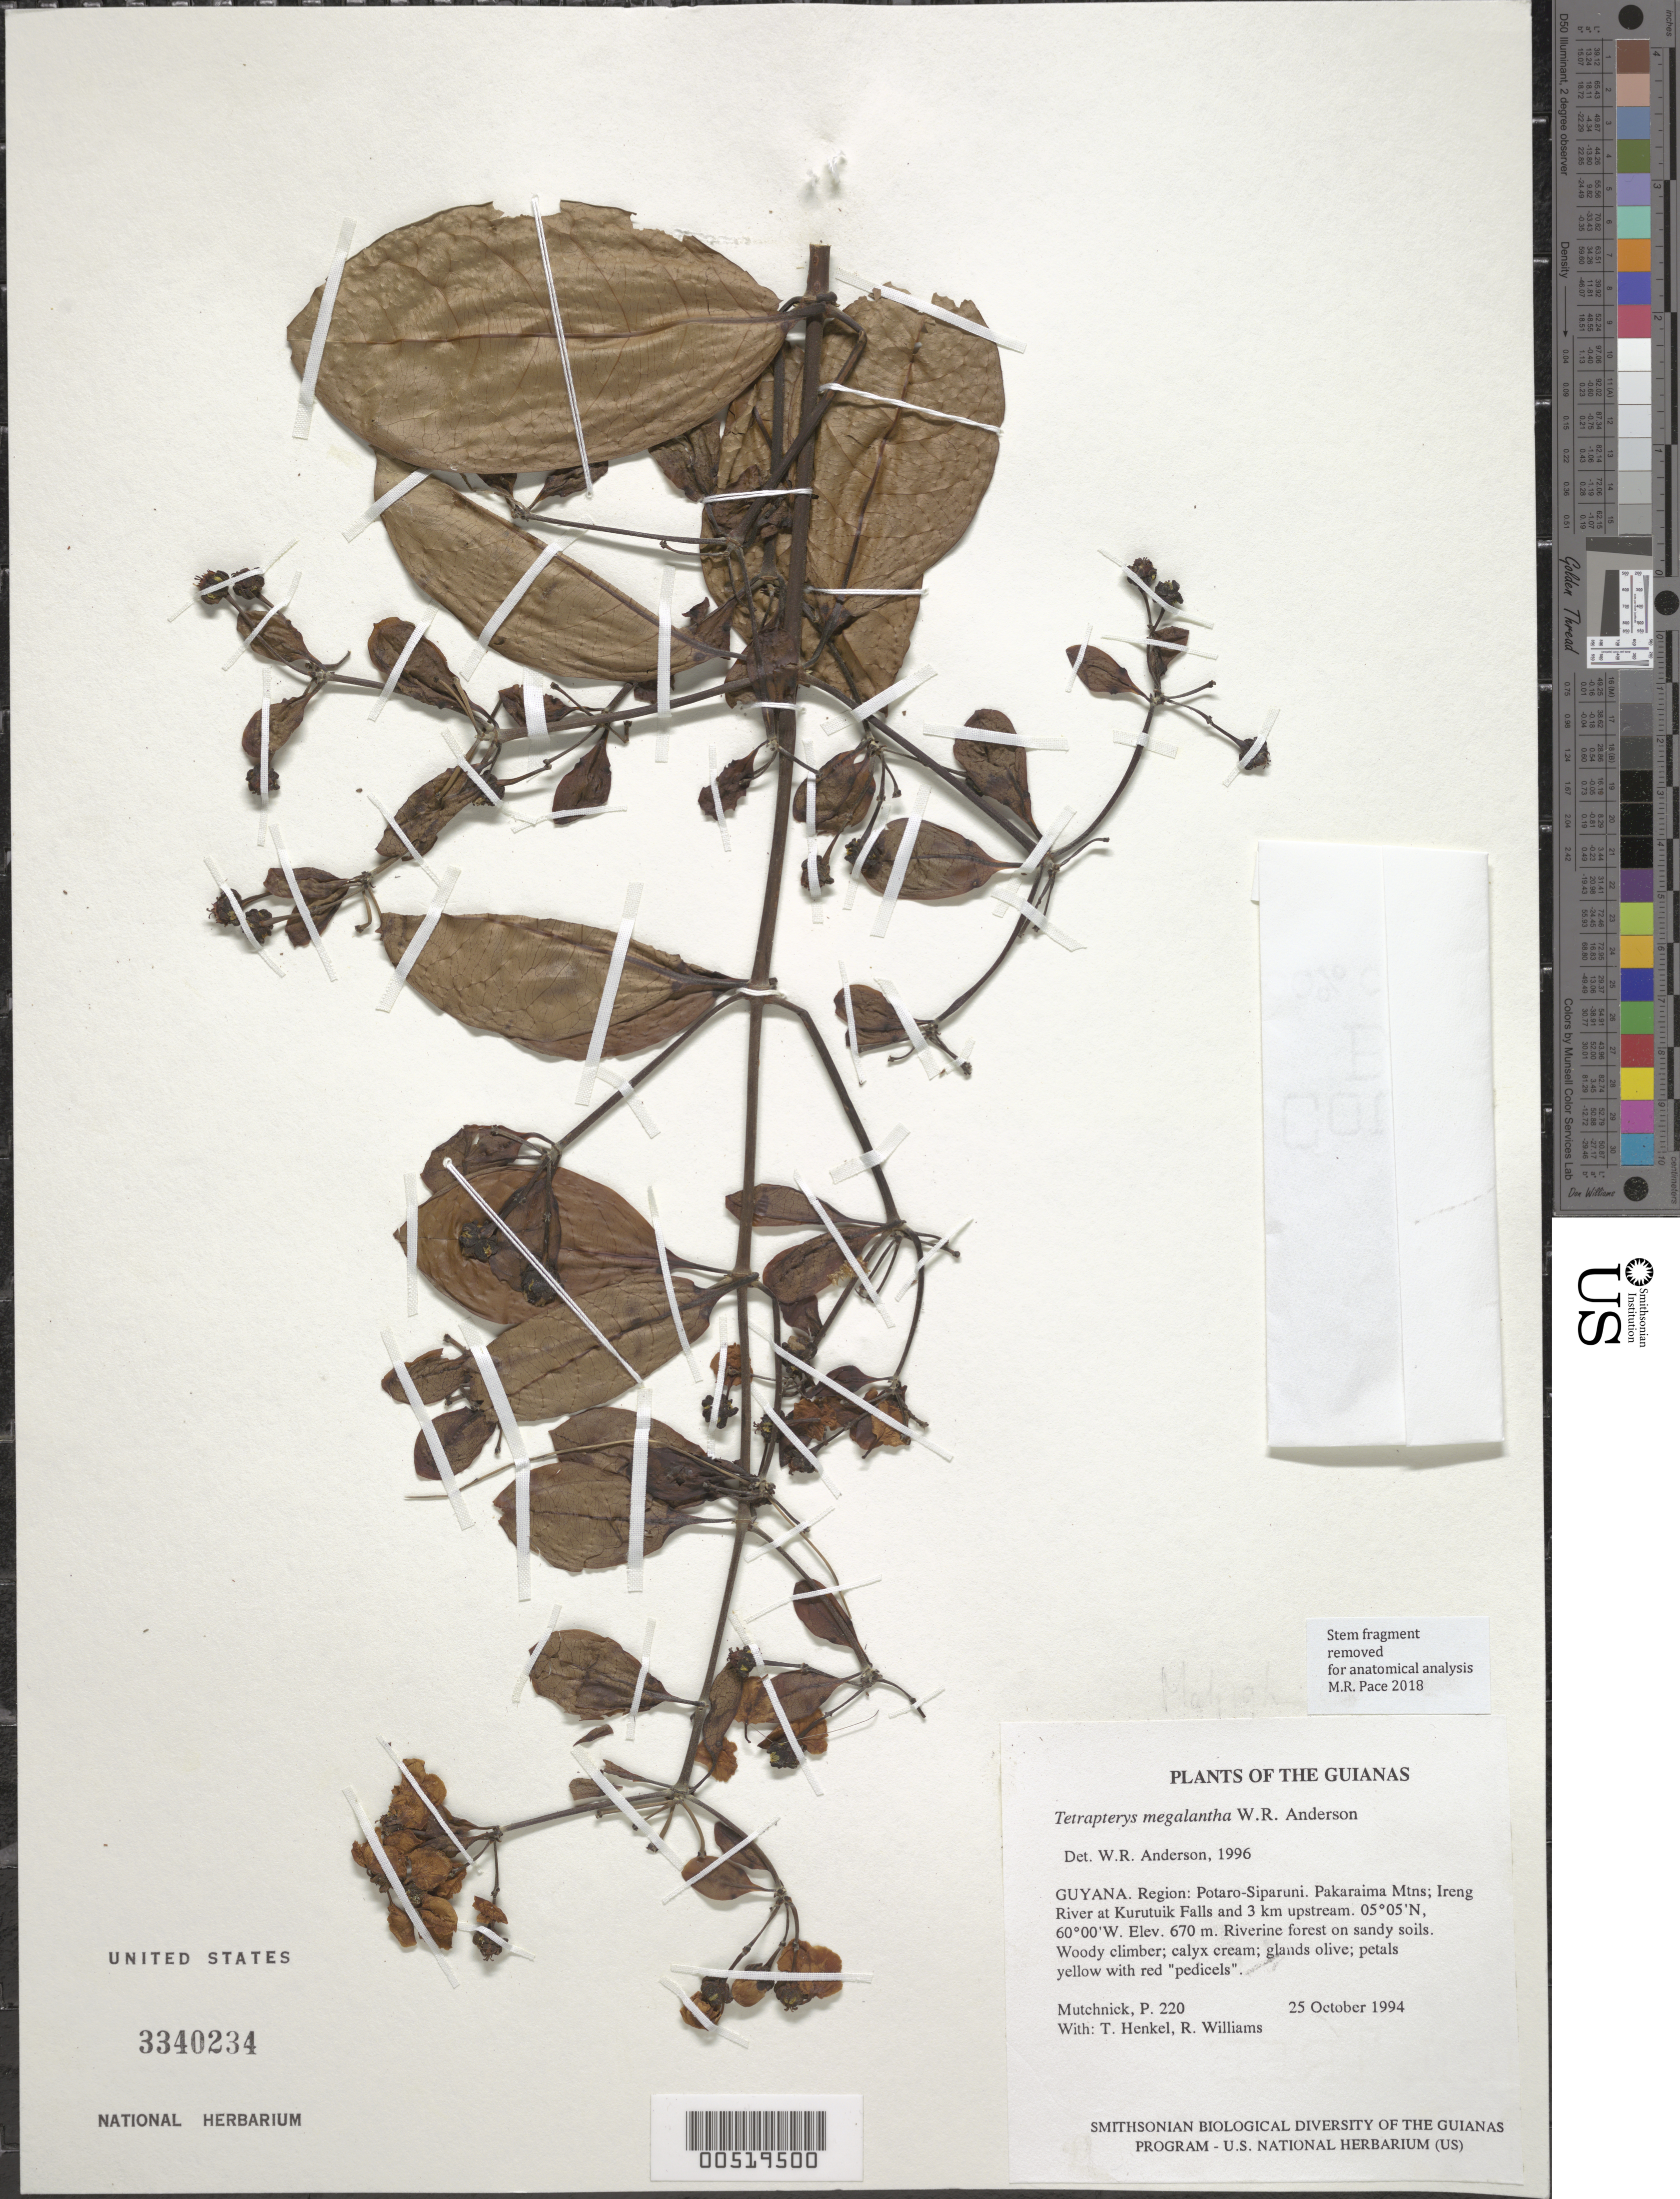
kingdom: Plantae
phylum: Tracheophyta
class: Magnoliopsida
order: Malpighiales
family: Malpighiaceae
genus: Tetrapterys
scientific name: Tetrapterys megalantha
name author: W.R. Anderson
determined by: Anderson, W. R., (MICH), University of Michigan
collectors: P. Mutchnick, T. Henkel & R. Williams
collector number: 220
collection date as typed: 25 October 1994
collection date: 1994-10-25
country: Guyana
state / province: Potaro-Siparuni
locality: Pakaraima Mtns; Ireng River at Kurutuik Falls and 3 km upstream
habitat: Riverine forest on sandy soils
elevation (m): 670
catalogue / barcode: US 3340234